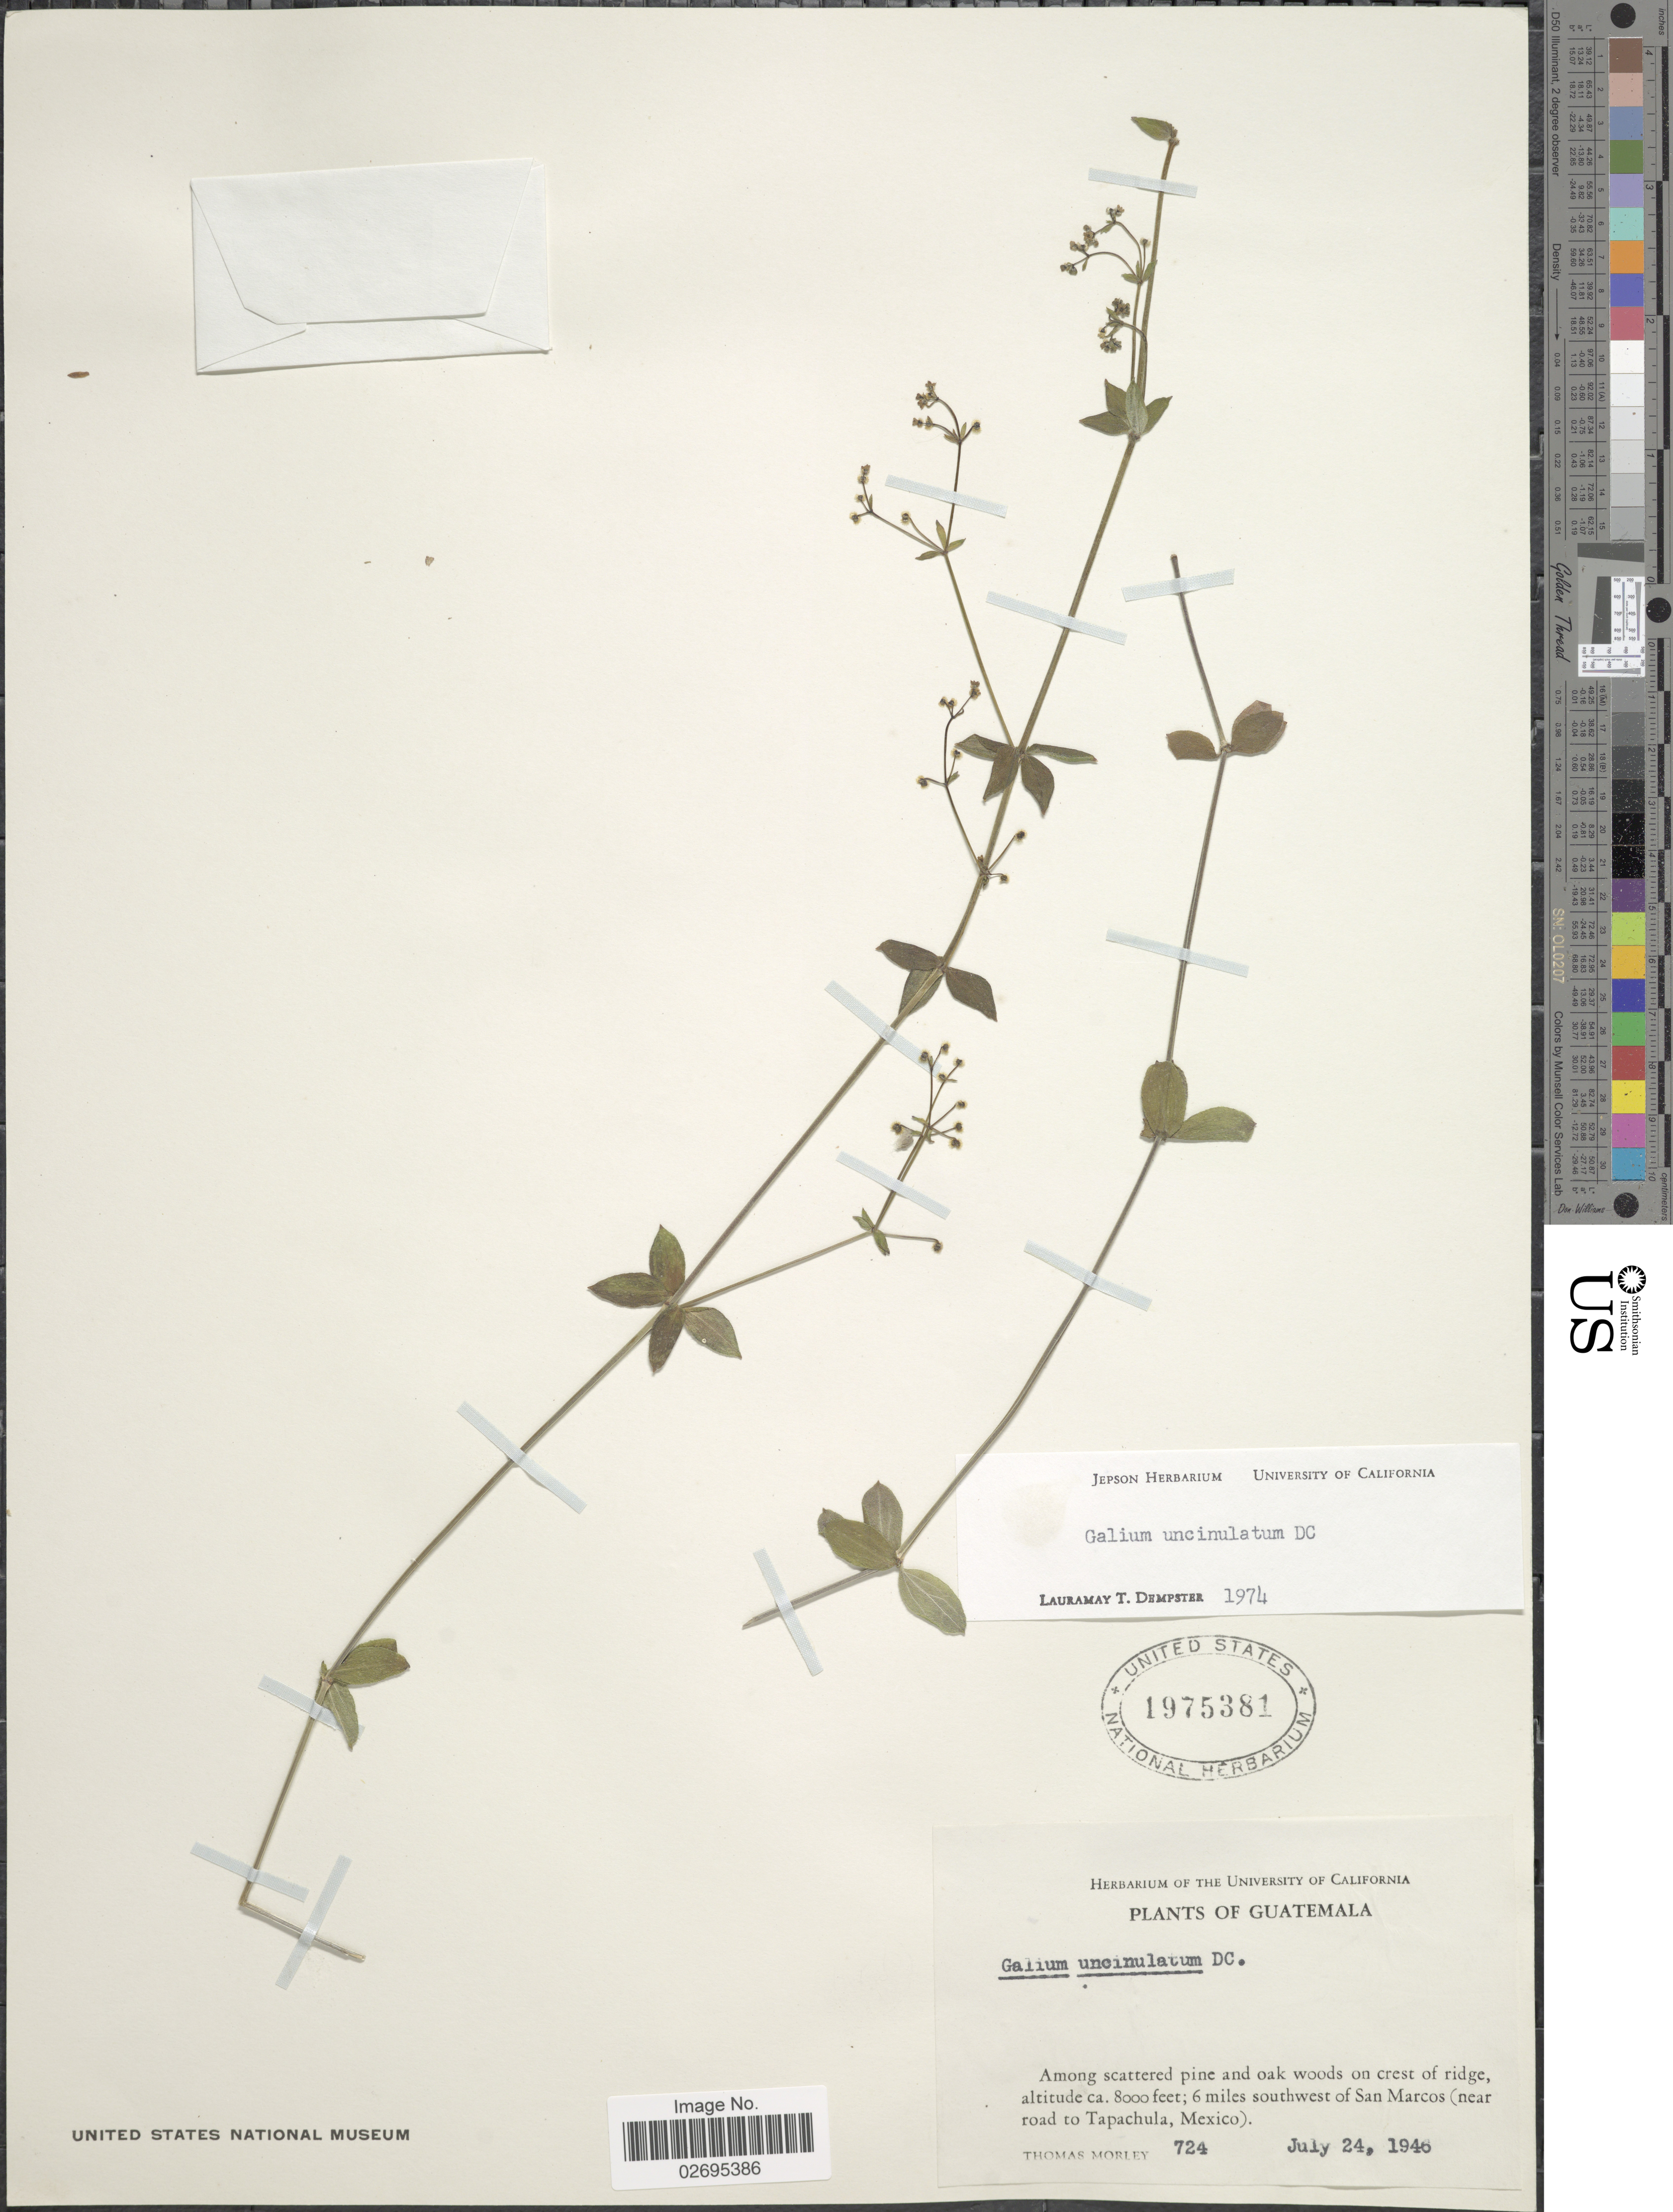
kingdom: Plantae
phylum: Tracheophyta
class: Magnoliopsida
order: Gentianales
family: Rubiaceae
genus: Galium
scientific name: Galium uncinulatum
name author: DC.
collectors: T. Morley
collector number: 724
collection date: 1946-07-24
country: Guatemala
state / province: San Marcos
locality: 6 miles southwest of San Marcos (near road to Tapachula, Mexico)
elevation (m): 2438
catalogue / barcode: US 1975381